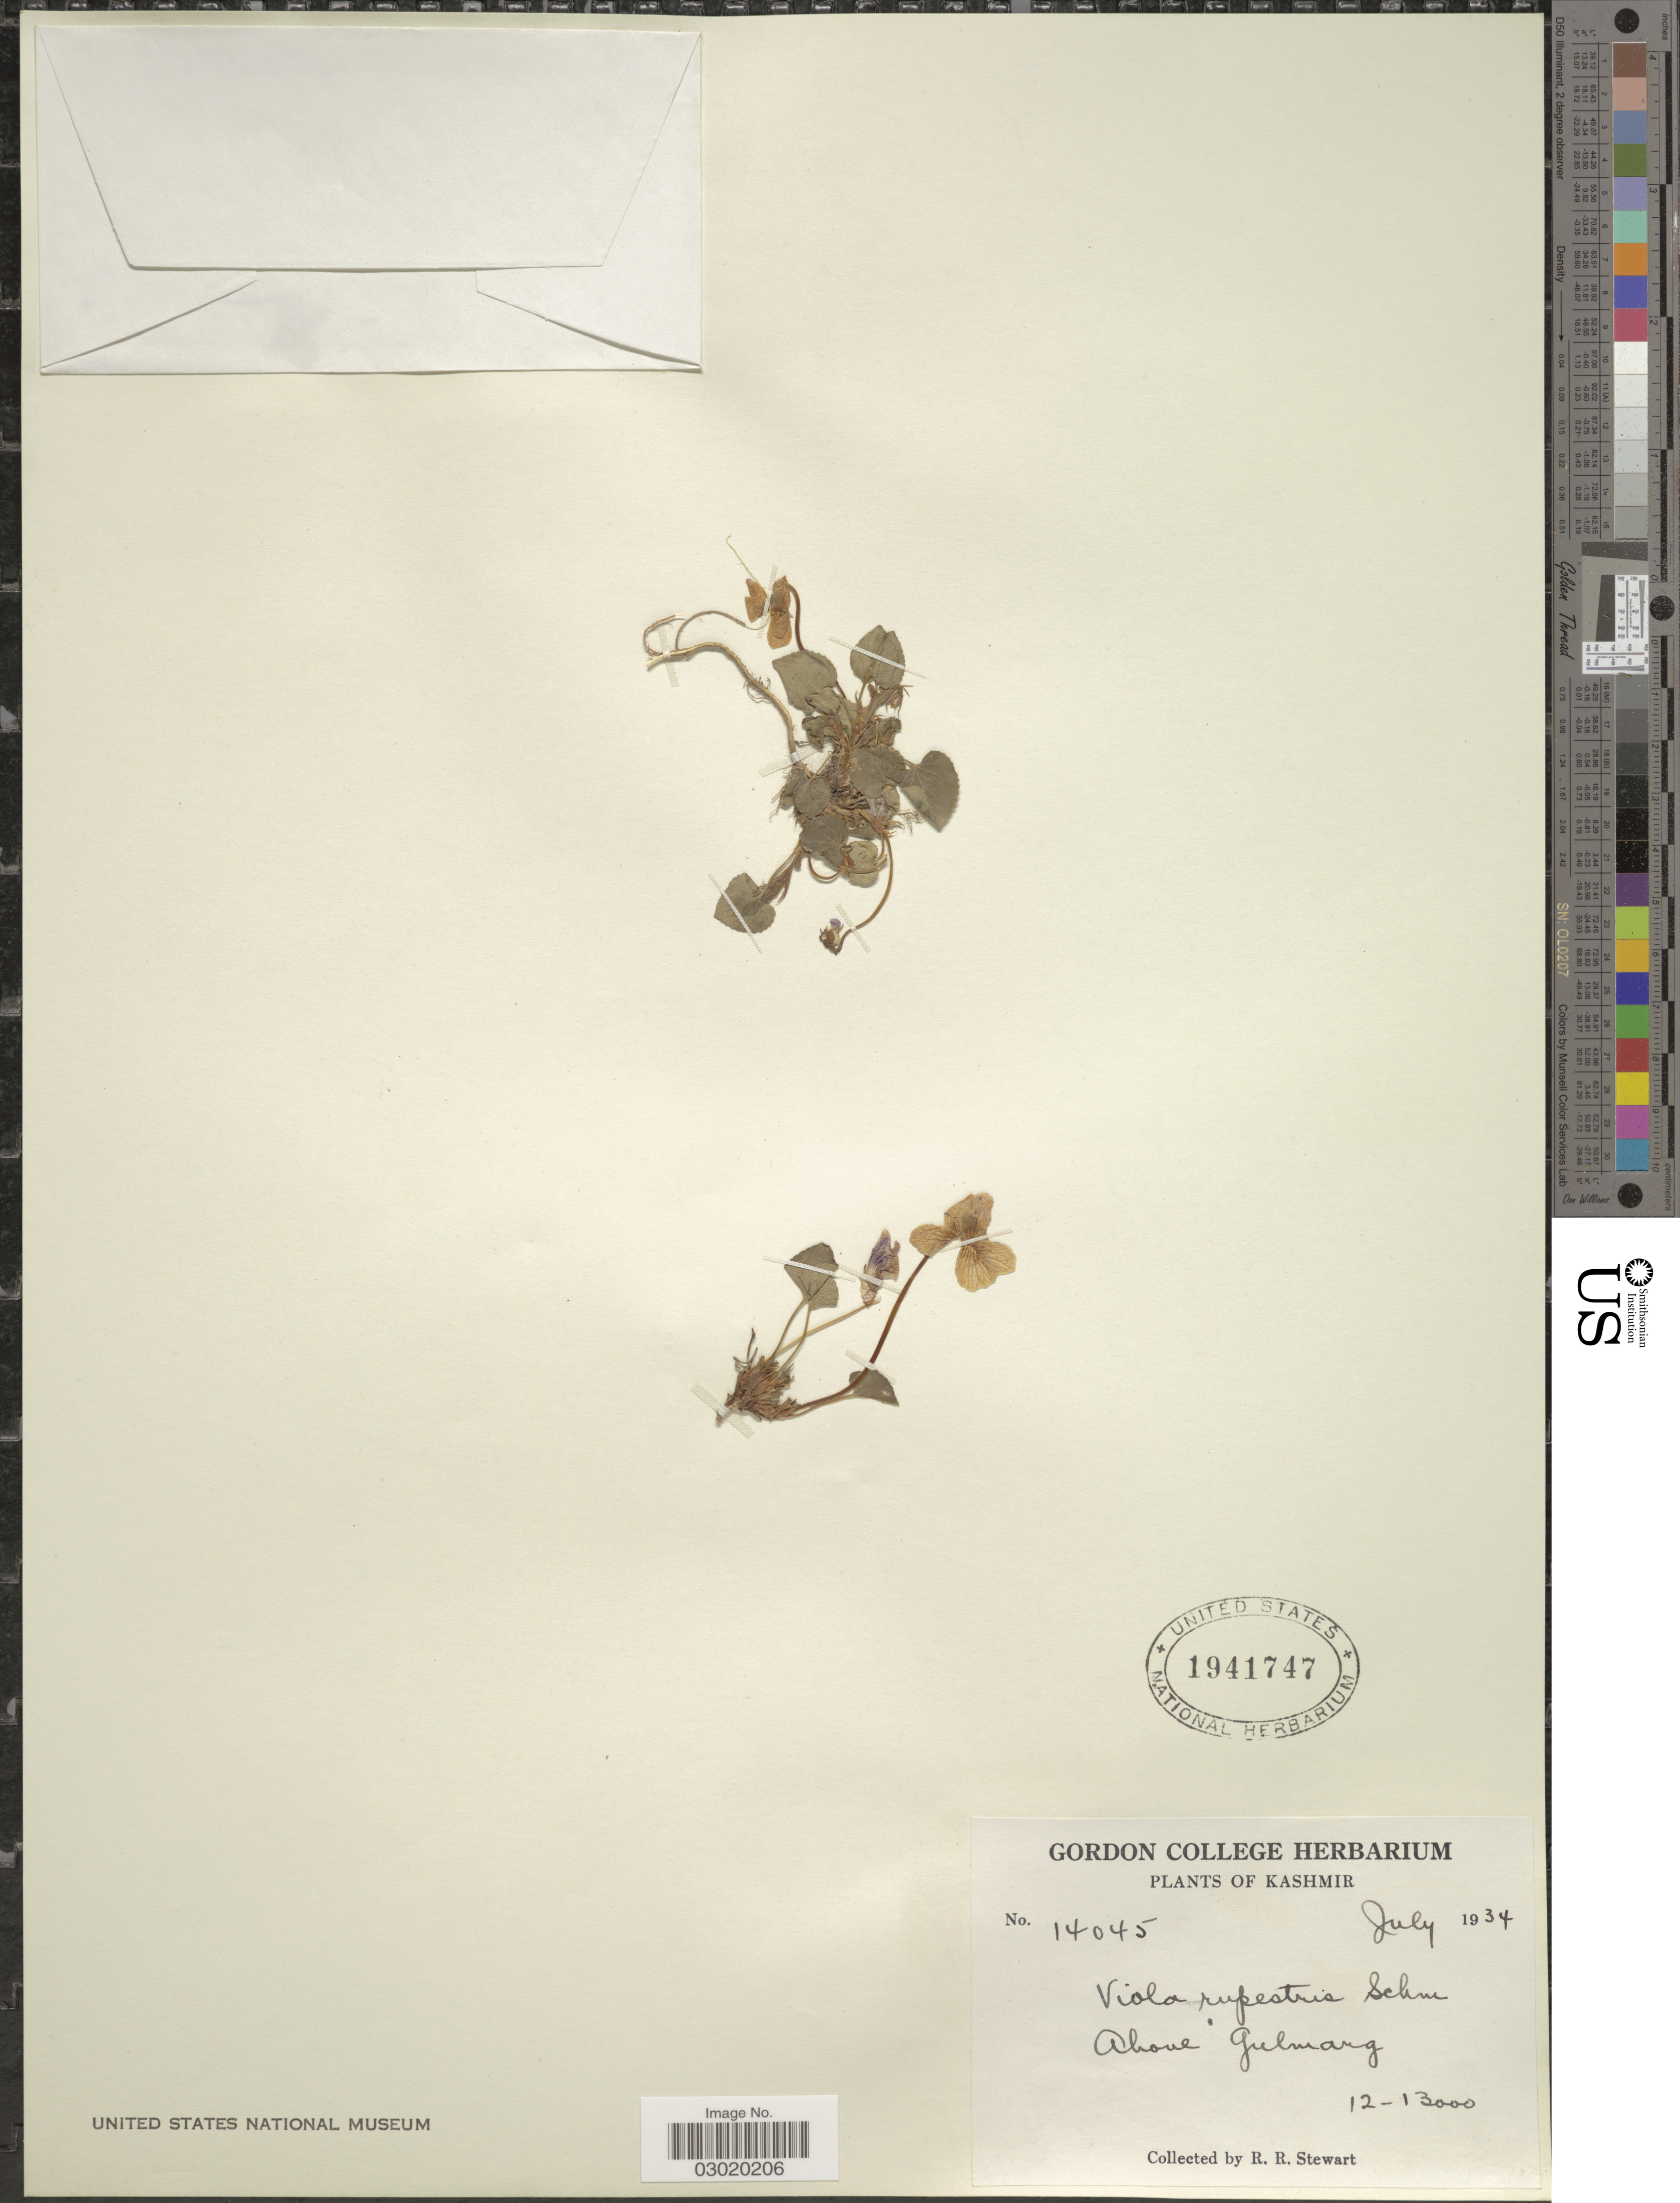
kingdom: Plantae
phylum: Tracheophyta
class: Magnoliopsida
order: Malpighiales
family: Violaceae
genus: Viola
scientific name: Viola rupestris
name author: F.W. Schmidt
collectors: R. Stewart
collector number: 14045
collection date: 1934-07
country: India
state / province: Jammu and Kashmir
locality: Above Gulmarg.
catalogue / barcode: US 1941747